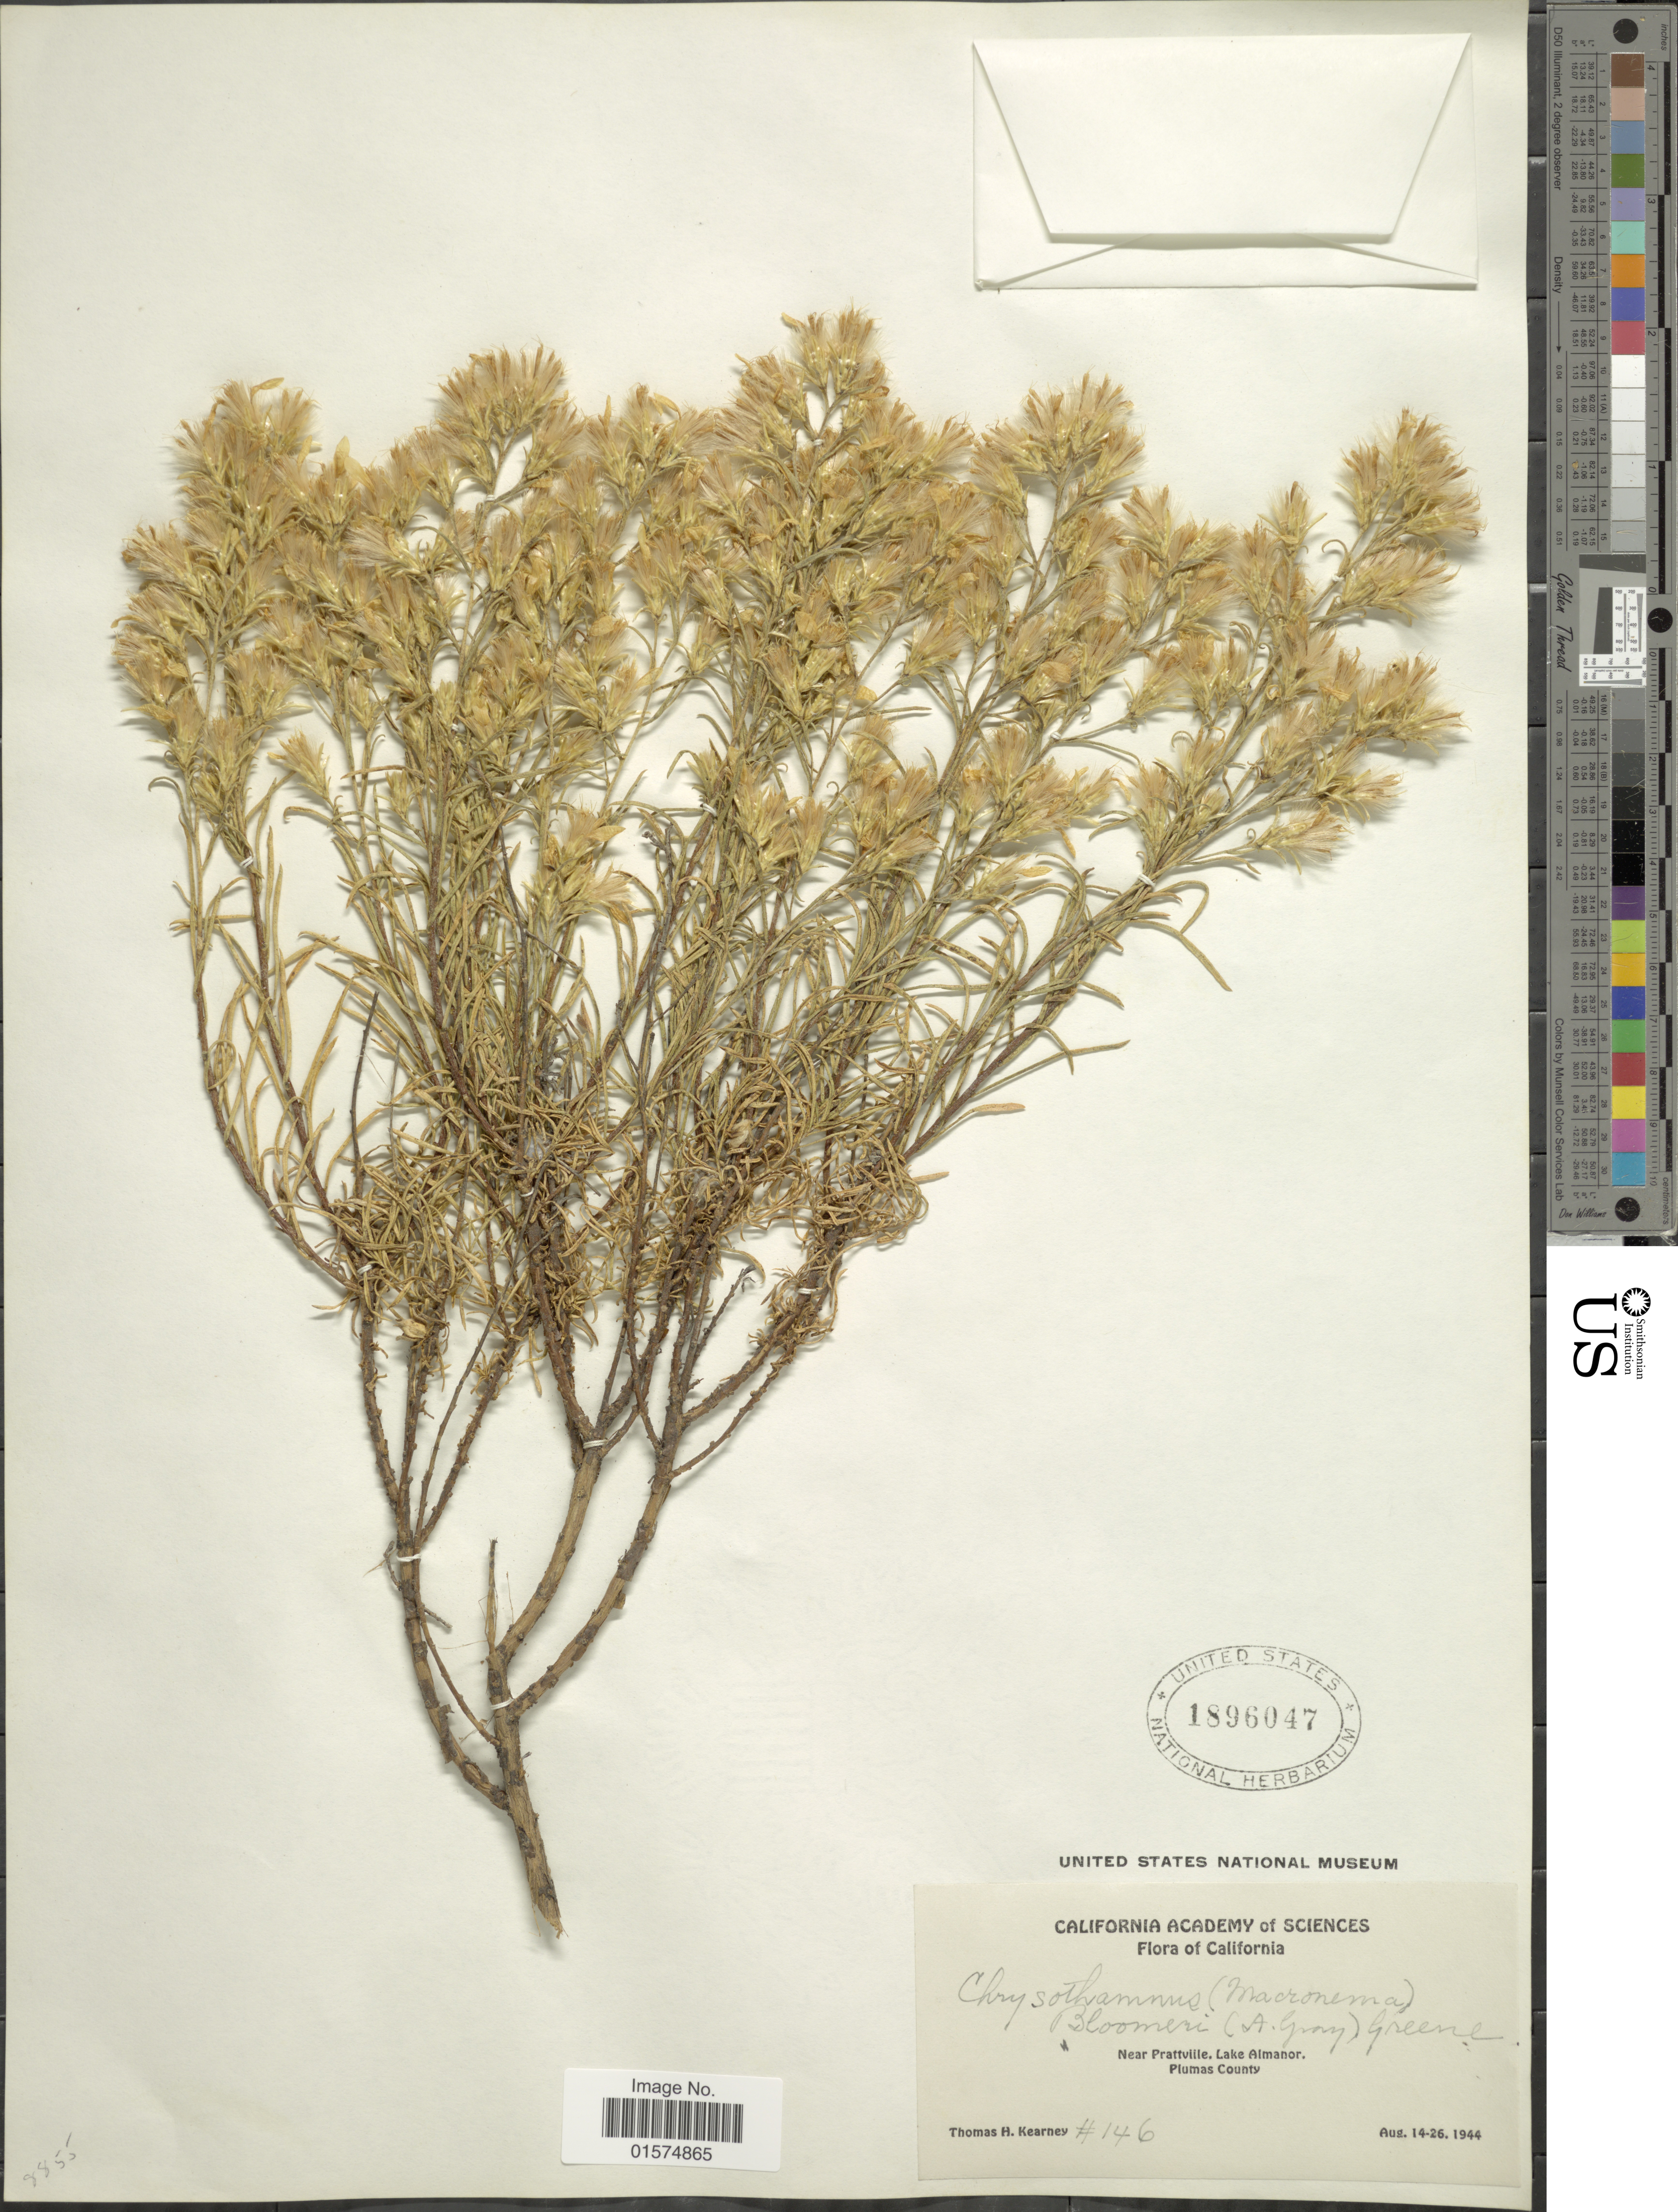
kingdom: Plantae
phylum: Tracheophyta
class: Magnoliopsida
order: Asterales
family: Asteraceae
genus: Ericameria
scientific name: Ericameria bloomeri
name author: (A. Gray) J.F. Macbr.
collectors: T. H. Kearney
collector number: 146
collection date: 1944-08-14/1944-08-26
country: United States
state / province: California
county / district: Plumas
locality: Near Prattviile, Lake Almanor, Plumas County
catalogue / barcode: US 1896047